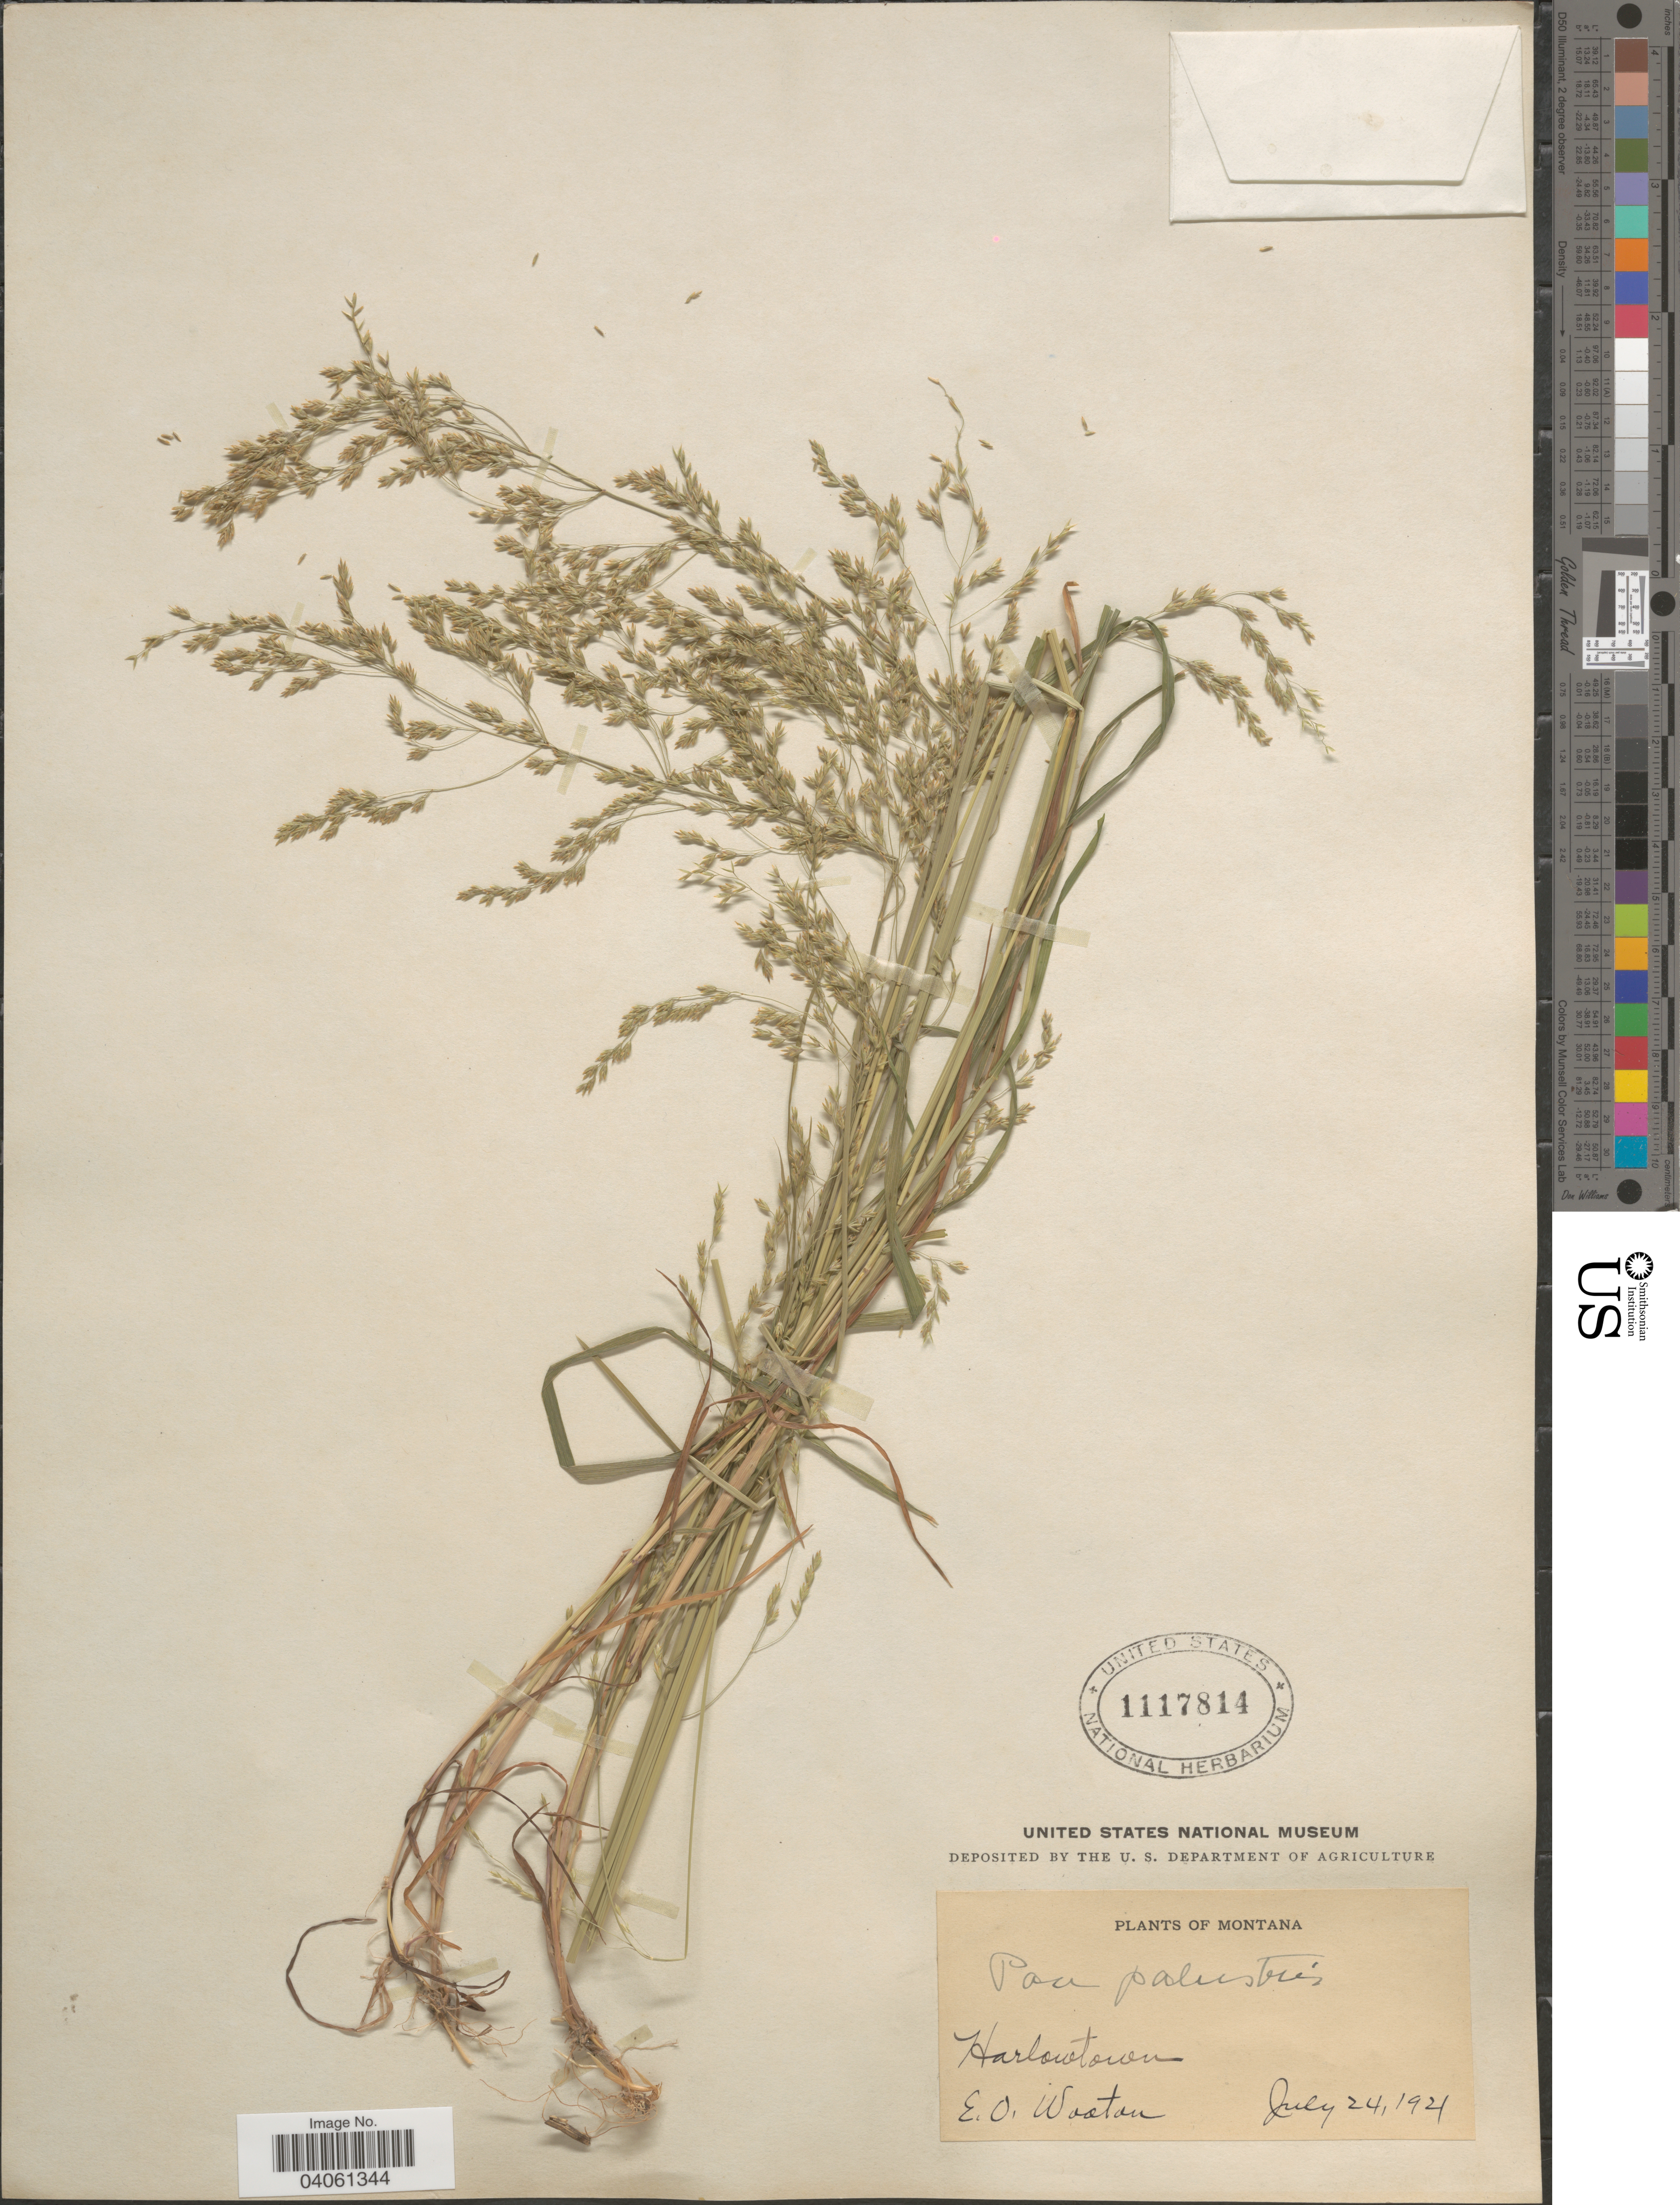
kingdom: Plantae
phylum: Tracheophyta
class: Liliopsida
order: Poales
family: Poaceae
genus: Poa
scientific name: Poa palustris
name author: L.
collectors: E. O. Wooton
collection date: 1921-07-24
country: United States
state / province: Montana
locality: Harlowtown.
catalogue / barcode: US 1117814